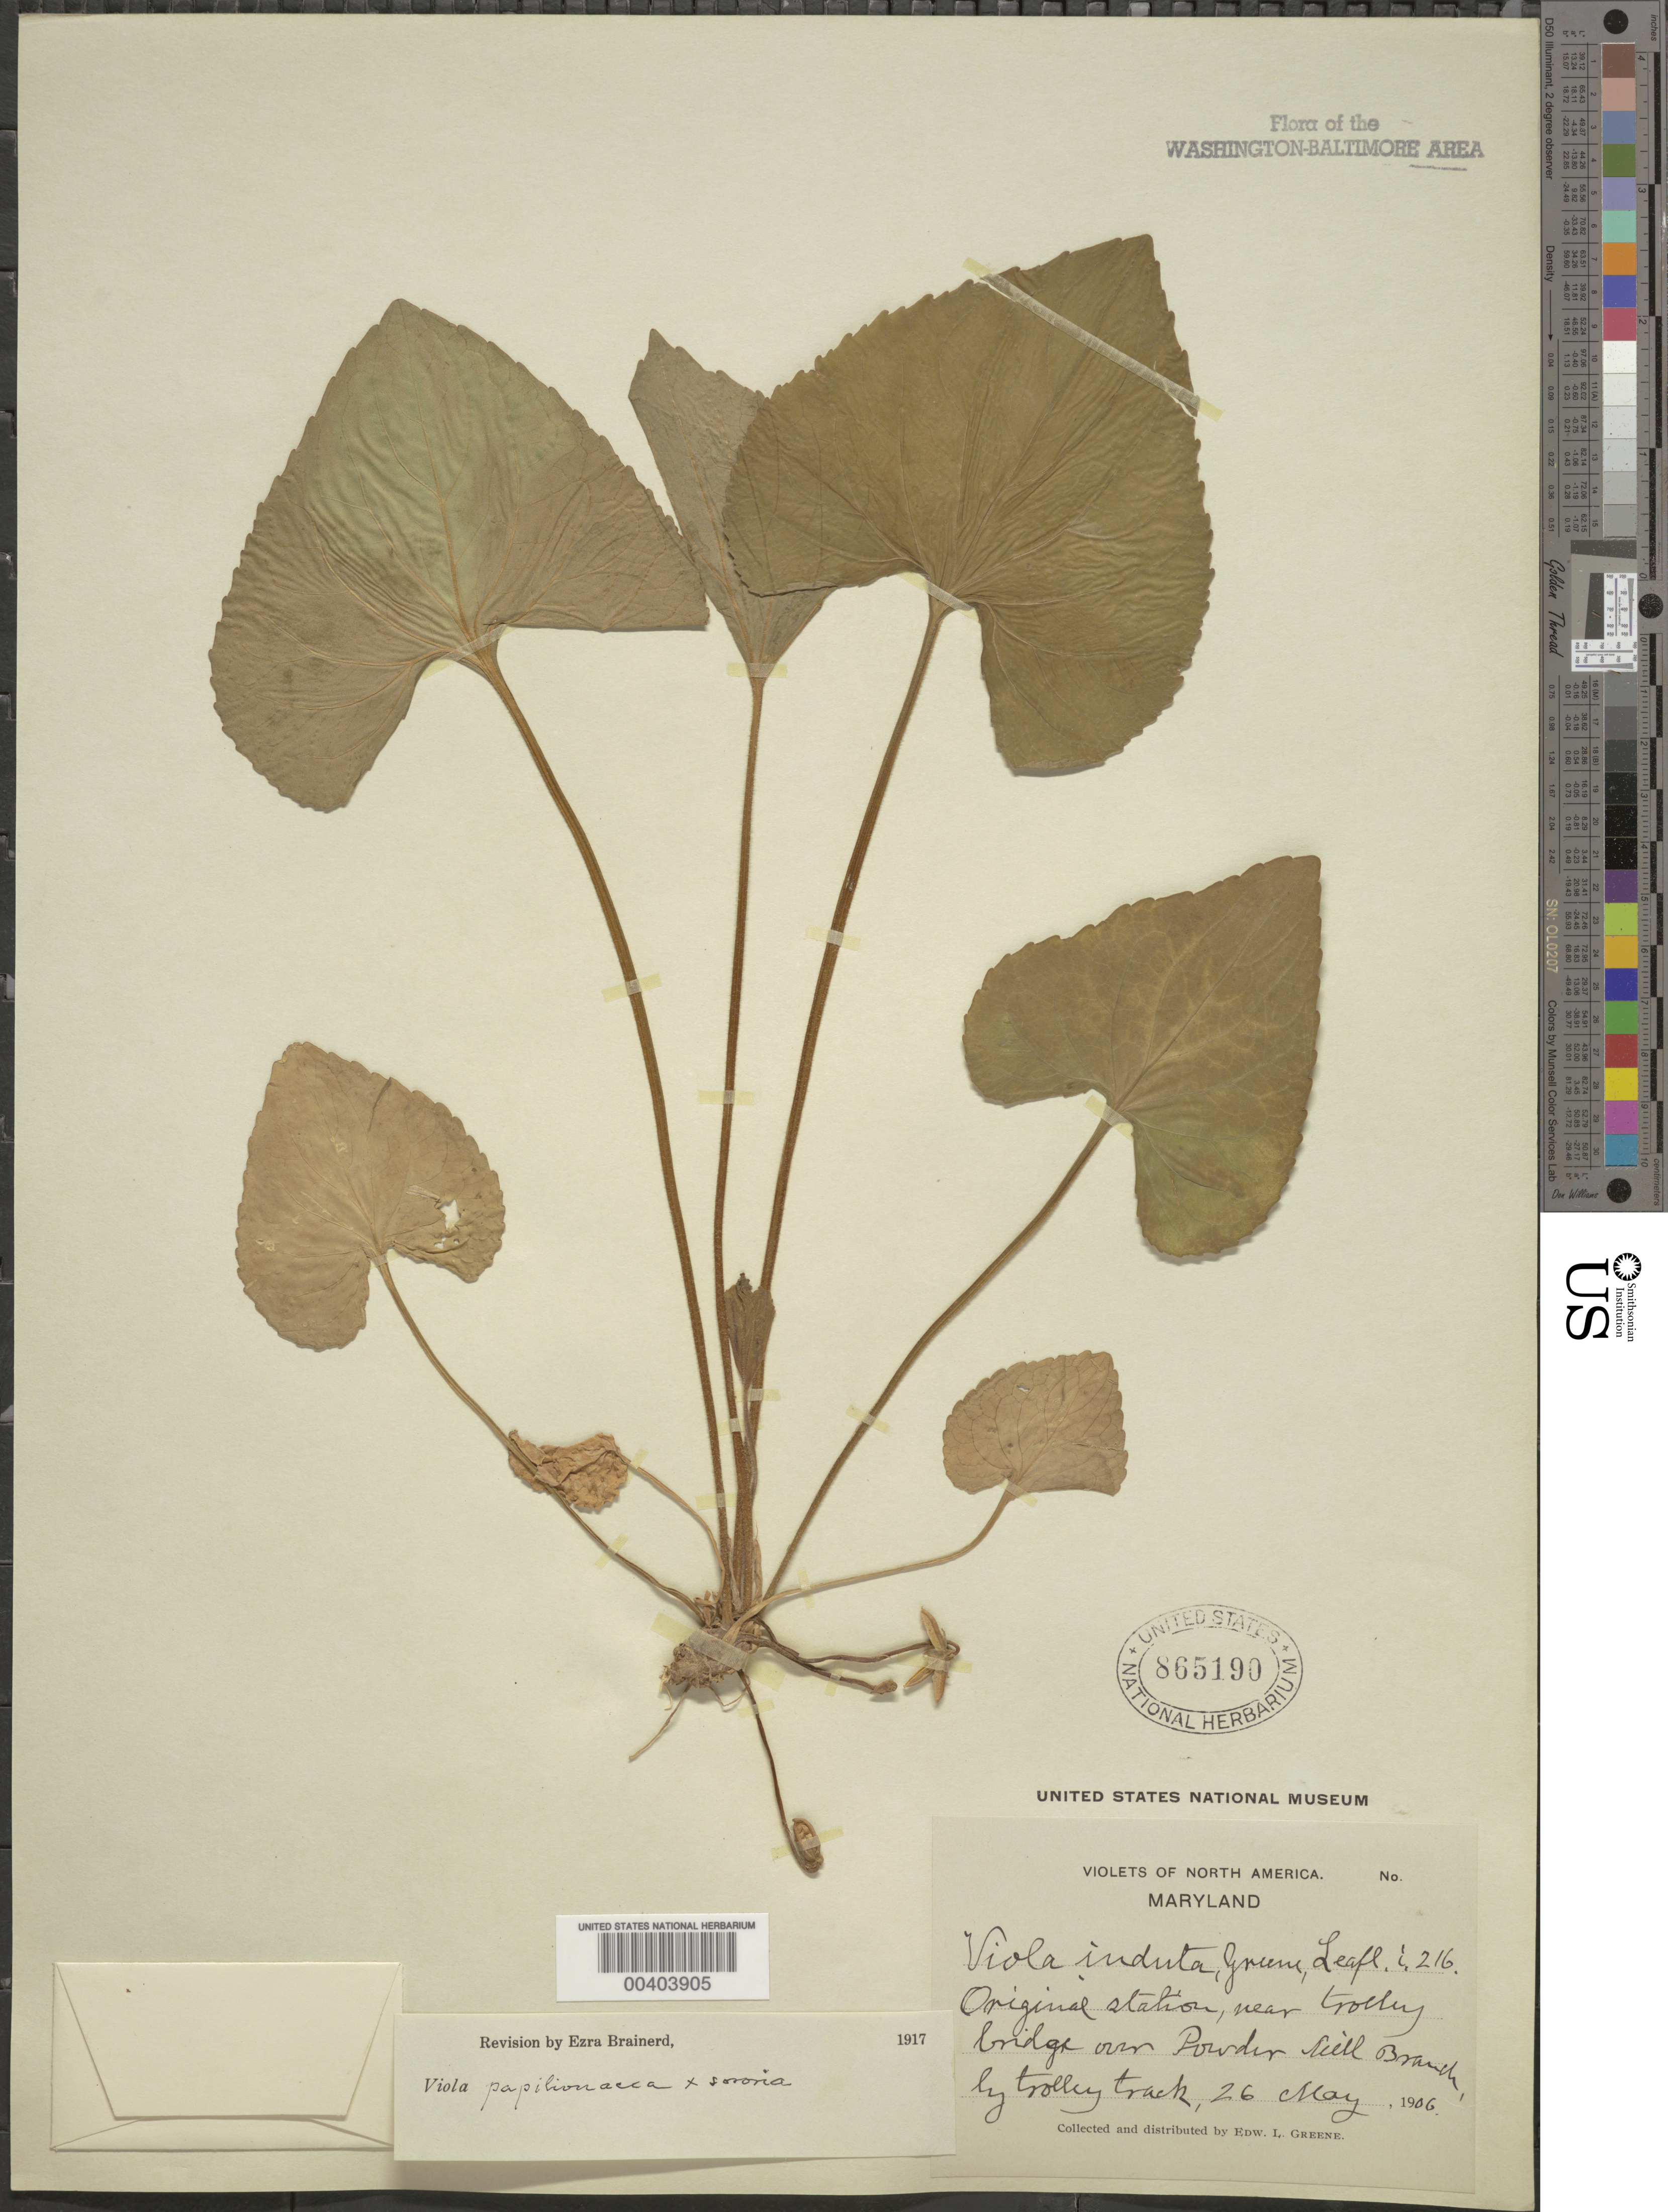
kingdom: Plantae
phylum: Tracheophyta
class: Magnoliopsida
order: Malpighiales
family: Violaceae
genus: Viola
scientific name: Viola x scabra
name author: F. Braun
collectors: E. L. Greene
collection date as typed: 26 May 1906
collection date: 1906-05-26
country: United States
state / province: Maryland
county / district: Prince George's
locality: Powder Mill Branch, Trolley Track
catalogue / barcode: US 865190